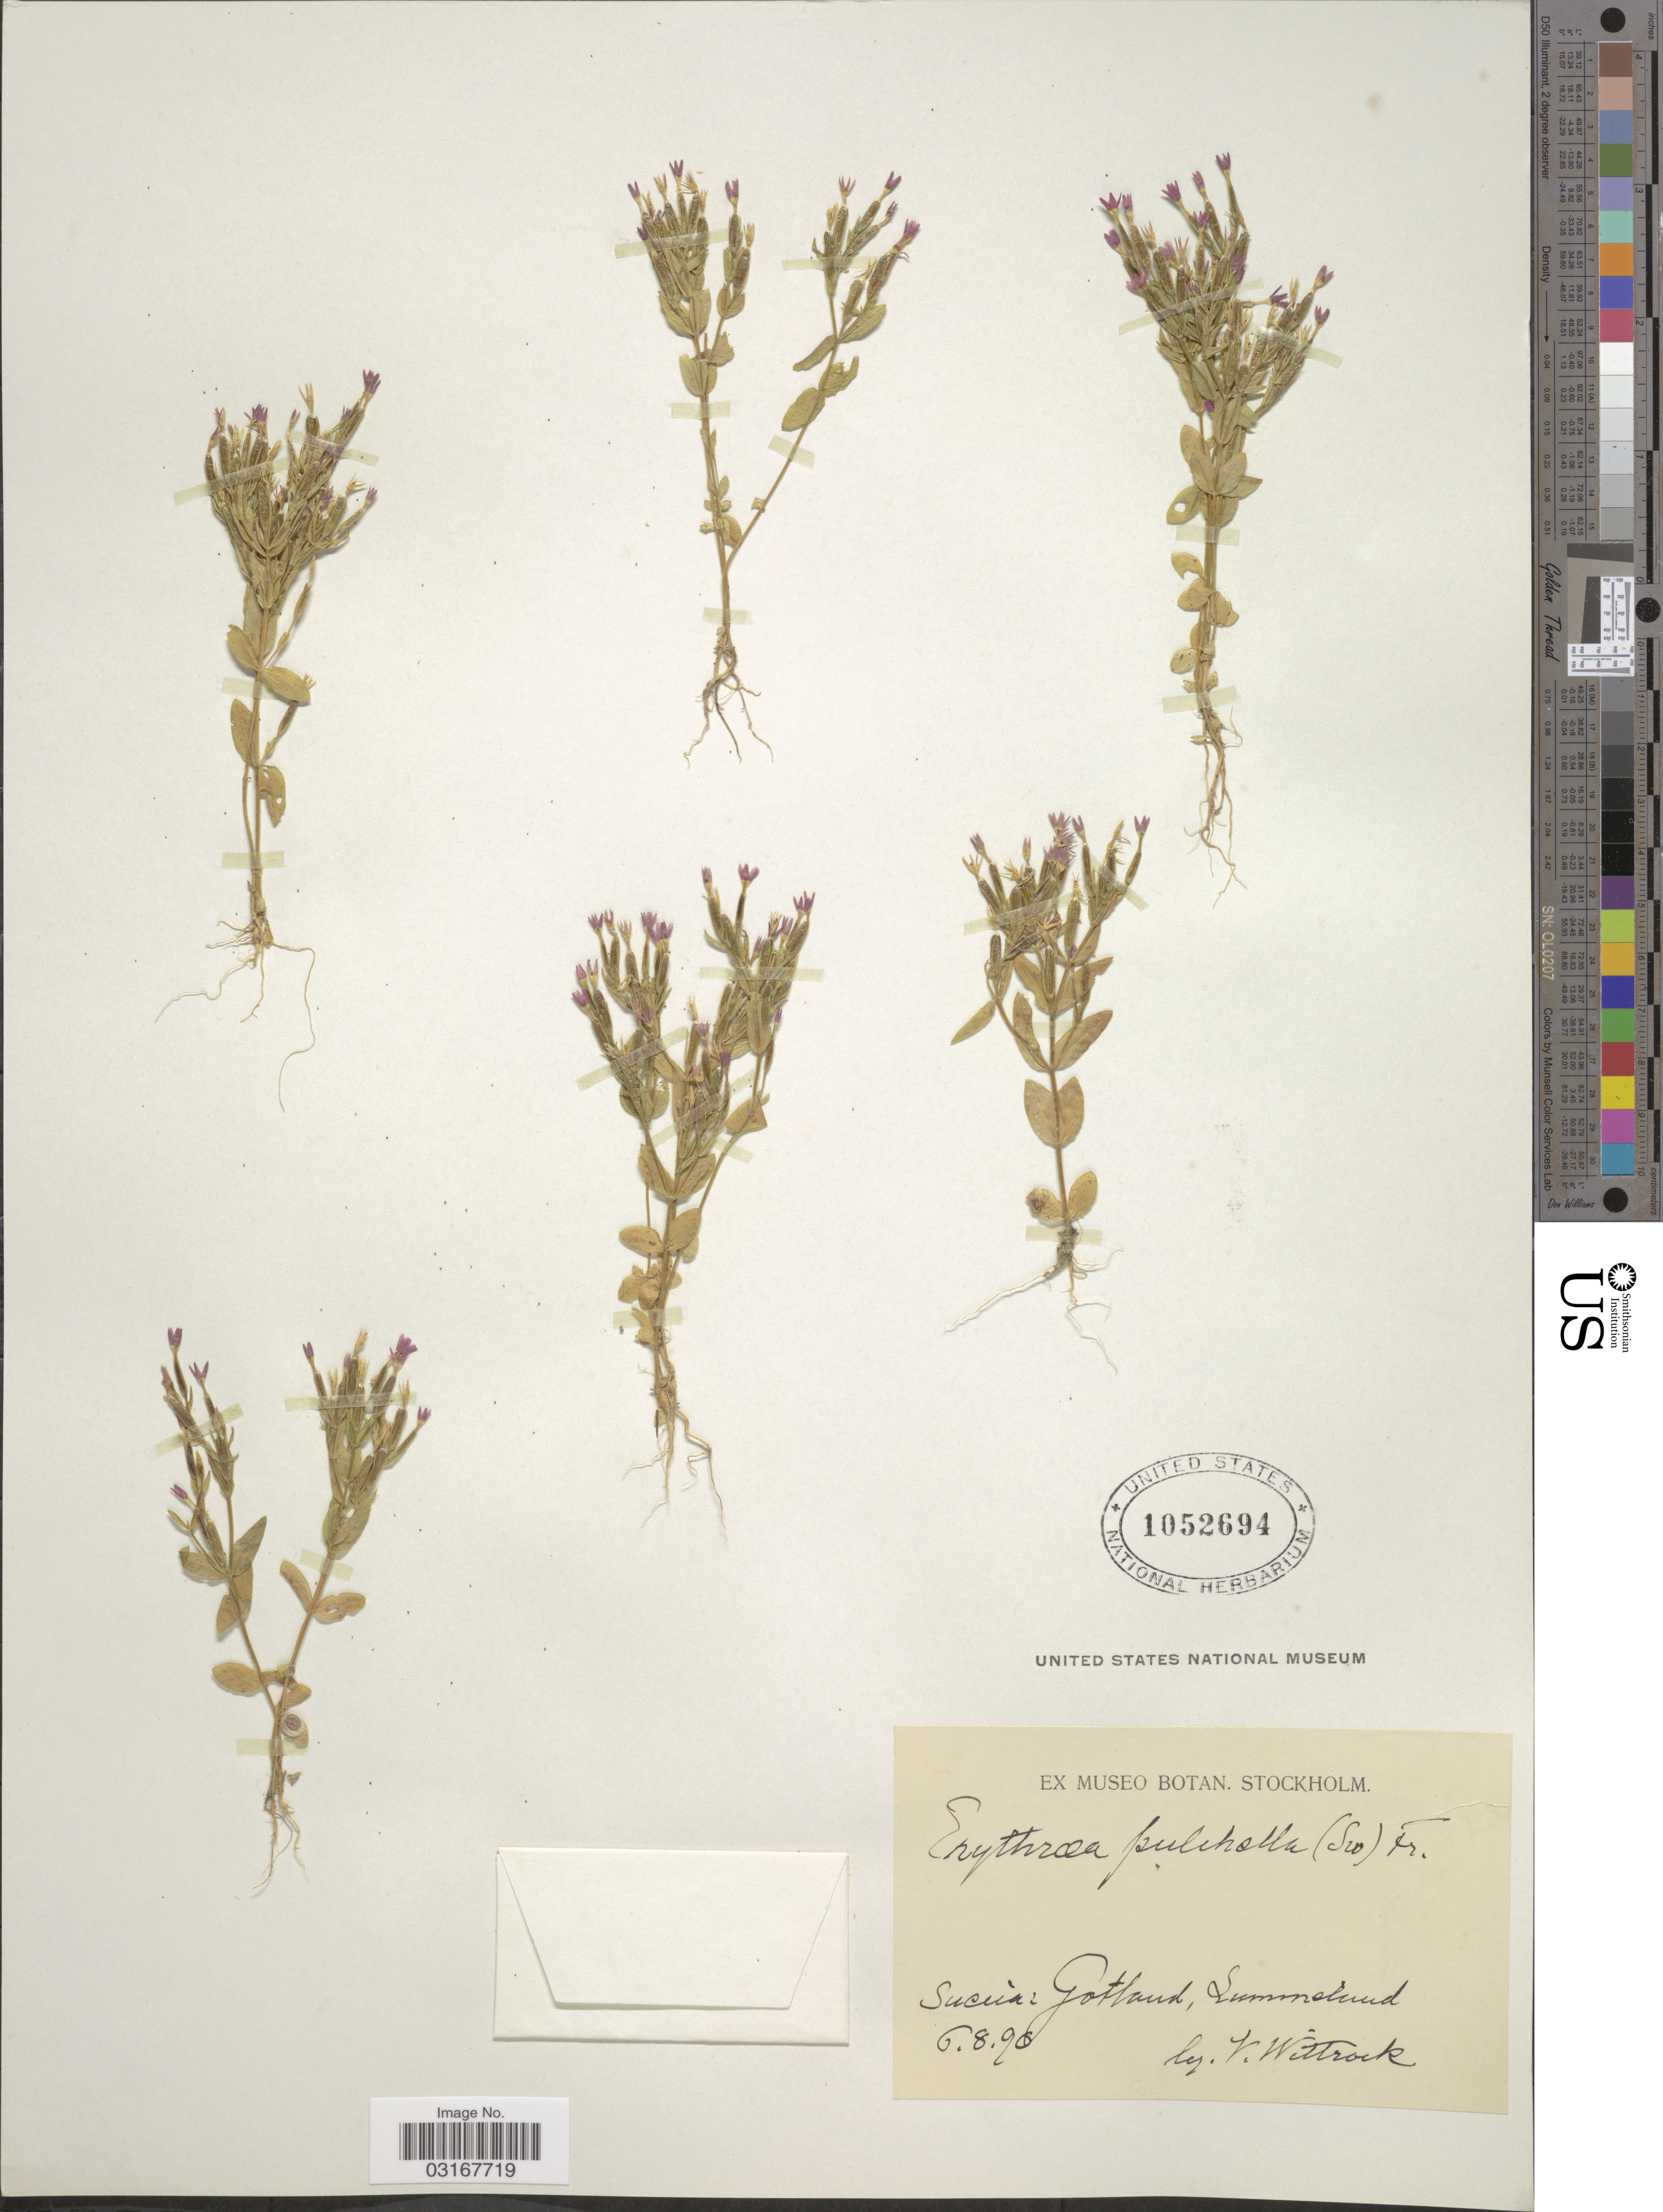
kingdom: Plantae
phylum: Tracheophyta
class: Magnoliopsida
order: Gentianales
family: Gentianaceae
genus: Centaurium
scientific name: Centaurium pulchellum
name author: (Sw.) Druce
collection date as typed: Transcribed d/m/y: 6/8/90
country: Sweden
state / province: Gotland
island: Gotland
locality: Suecia: Gotland, Lummelund.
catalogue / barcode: US 1052694